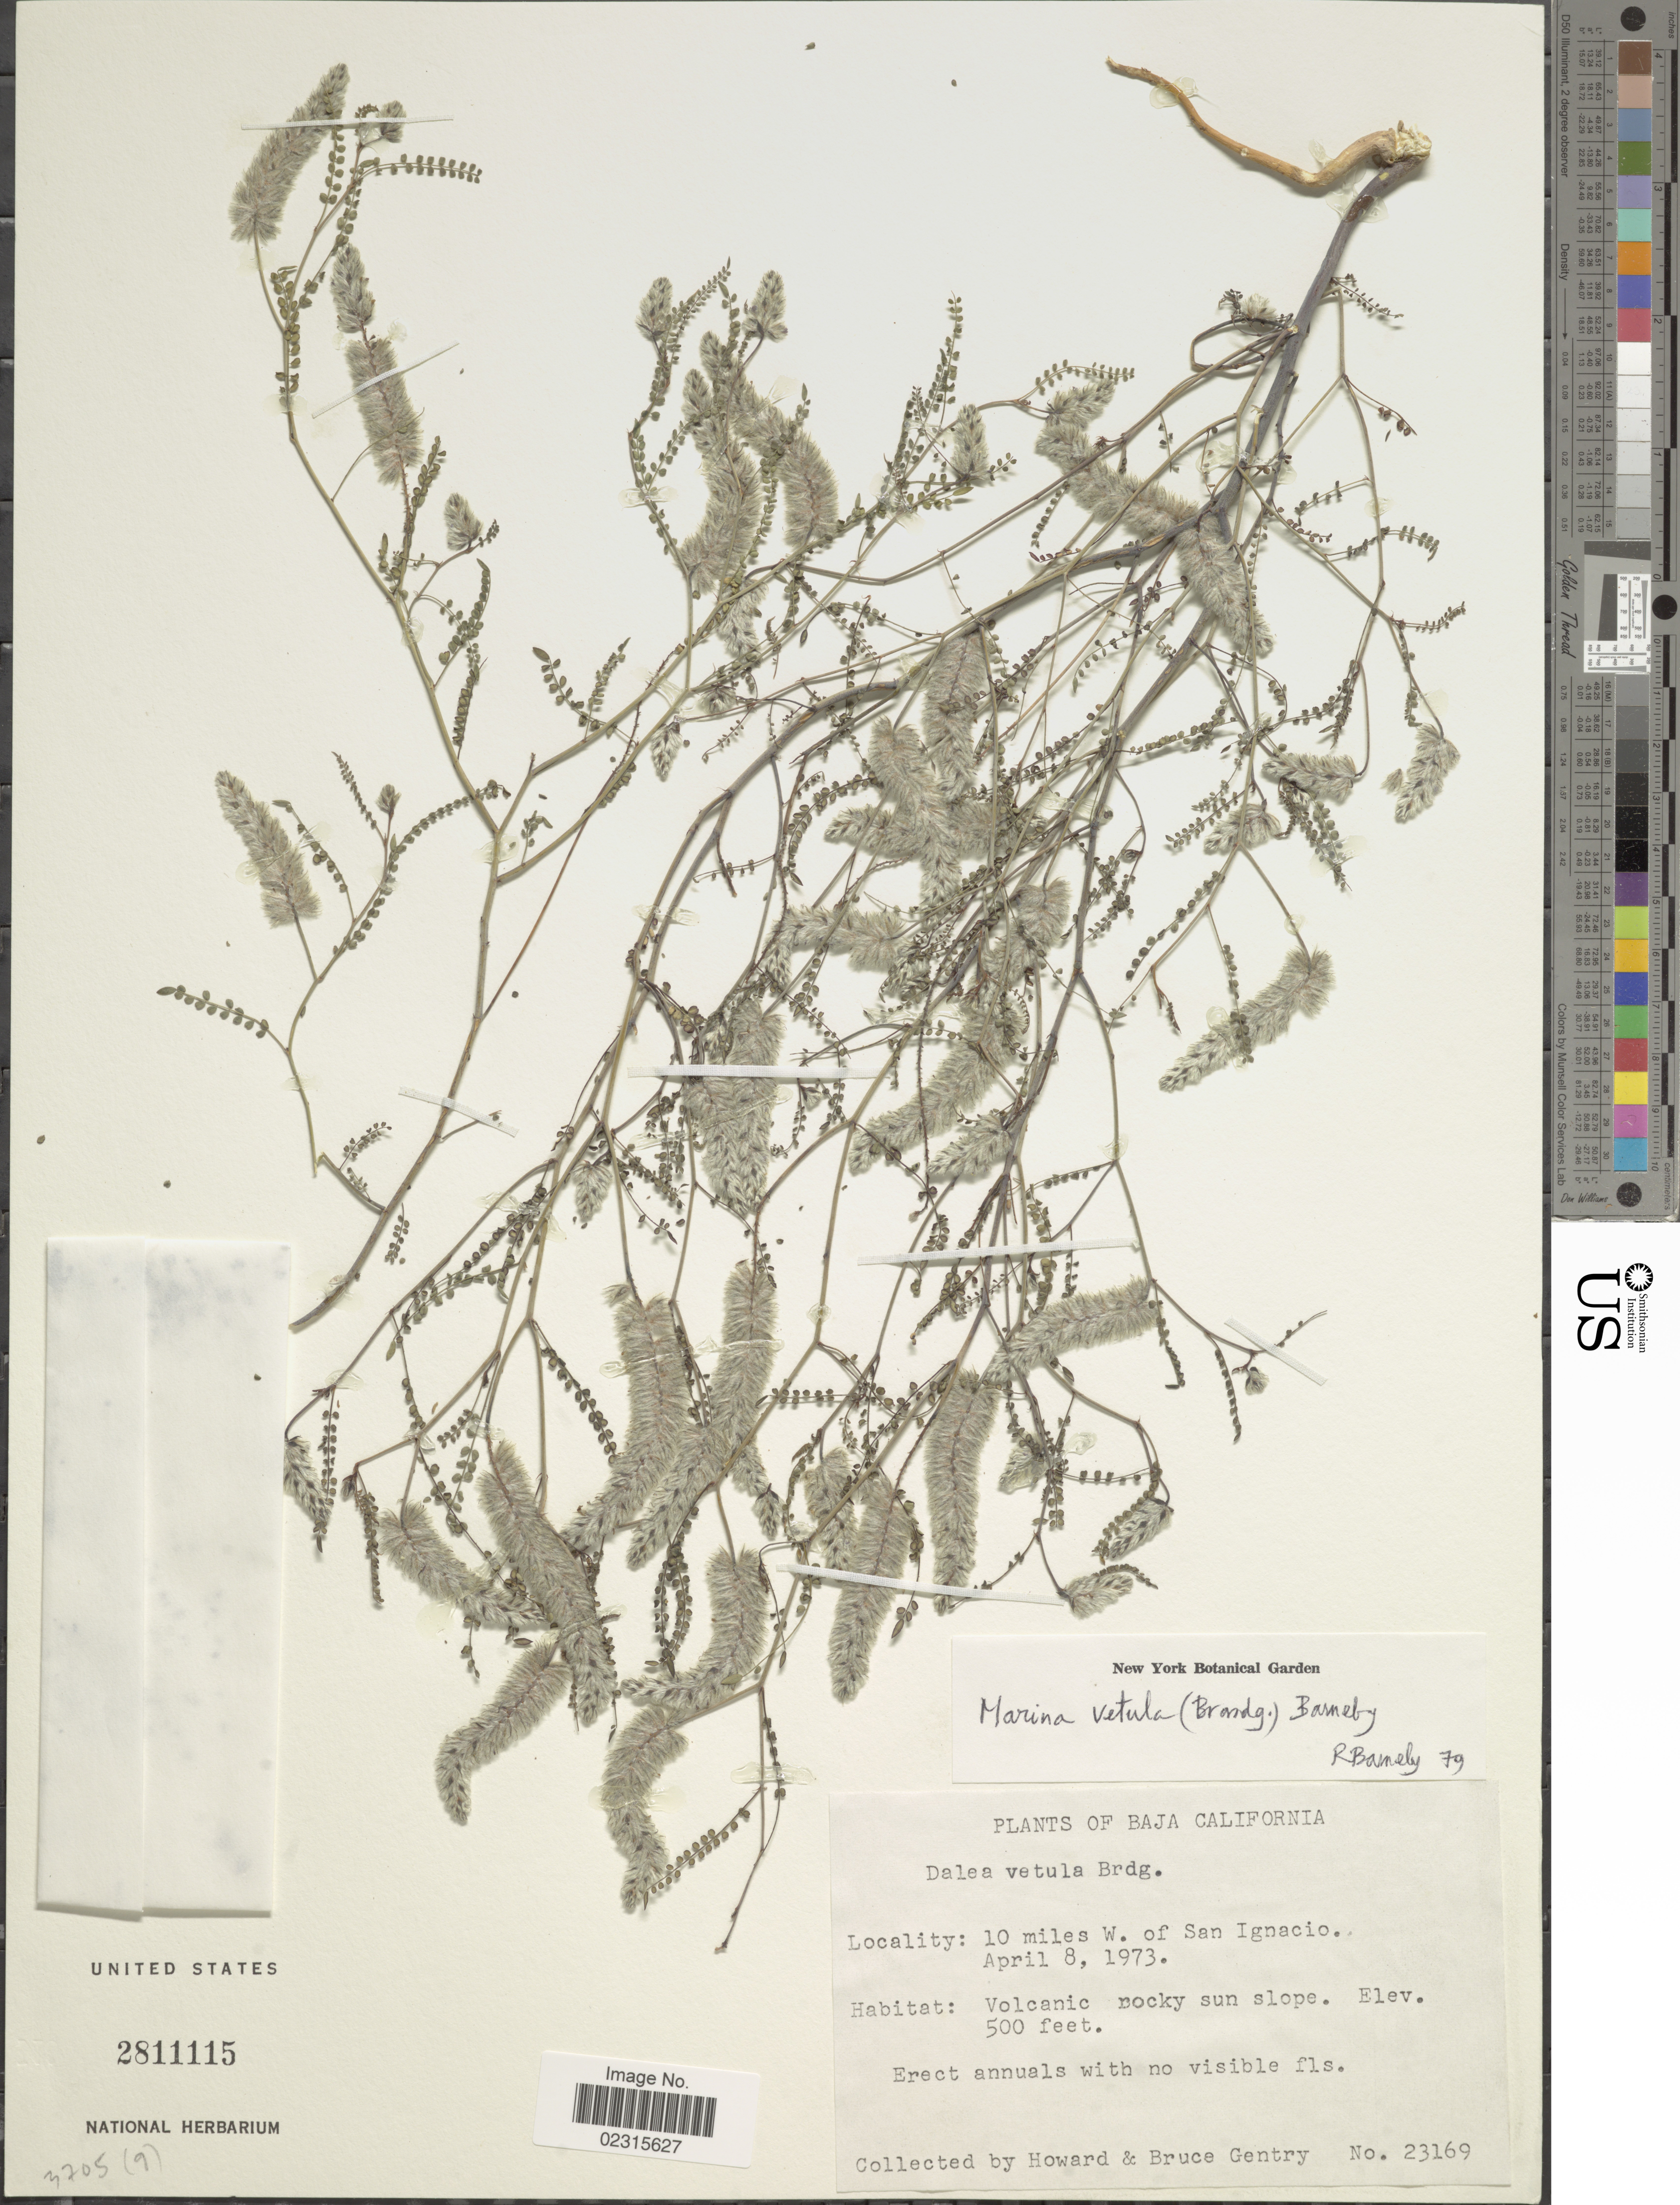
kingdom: Plantae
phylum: Tracheophyta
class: Magnoliopsida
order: Fabales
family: Fabaceae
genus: Marina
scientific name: Marina vetula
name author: (Brandegee) Barneby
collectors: H. S. Gentry & B. Gentry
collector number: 23169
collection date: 1973-04-08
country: Mexico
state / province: Baja California Sur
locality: Baja California, 10 miles W. of San Ignacio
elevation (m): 152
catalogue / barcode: US 2811115